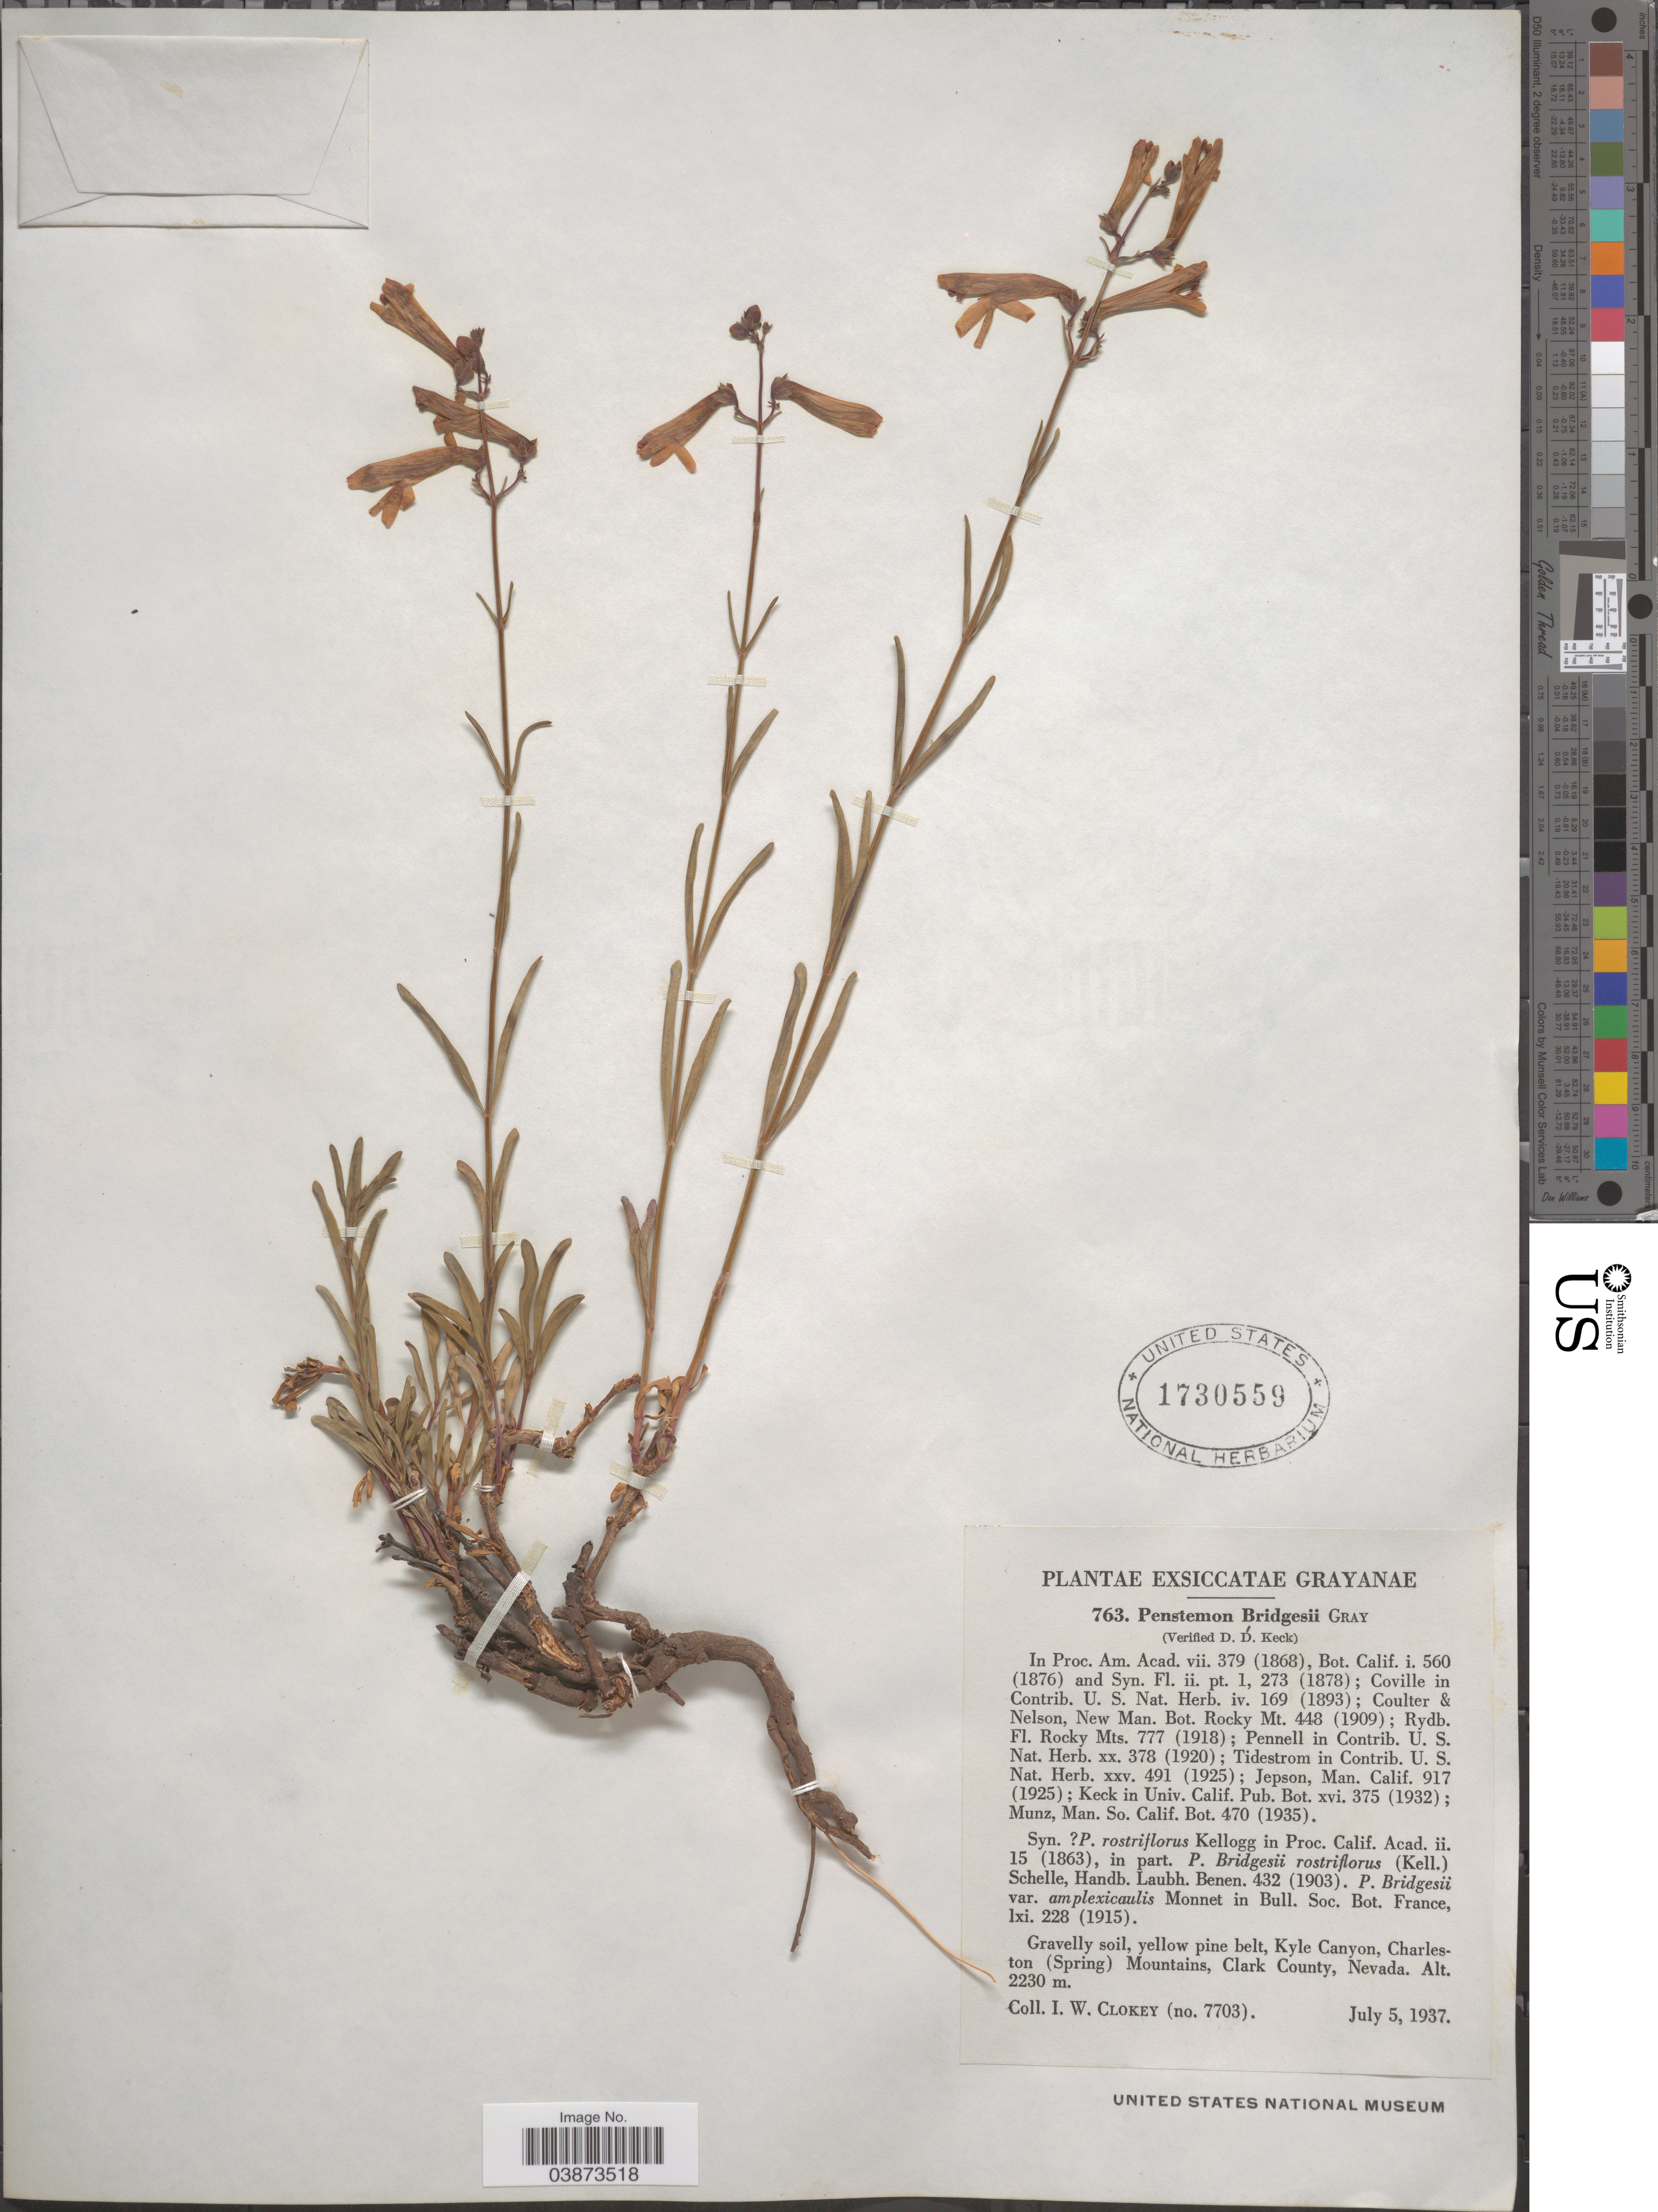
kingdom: Plantae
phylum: Tracheophyta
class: Magnoliopsida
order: Lamiales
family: Plantaginaceae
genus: Penstemon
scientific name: Penstemon bridgesii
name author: A. Gray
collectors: I. W. Clokey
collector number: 7703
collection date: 1937-07-05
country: United States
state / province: Nevada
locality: Kyle Canyon, Charleston (Spring) Mountains, Clark County.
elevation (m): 2230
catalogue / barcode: US 1730559